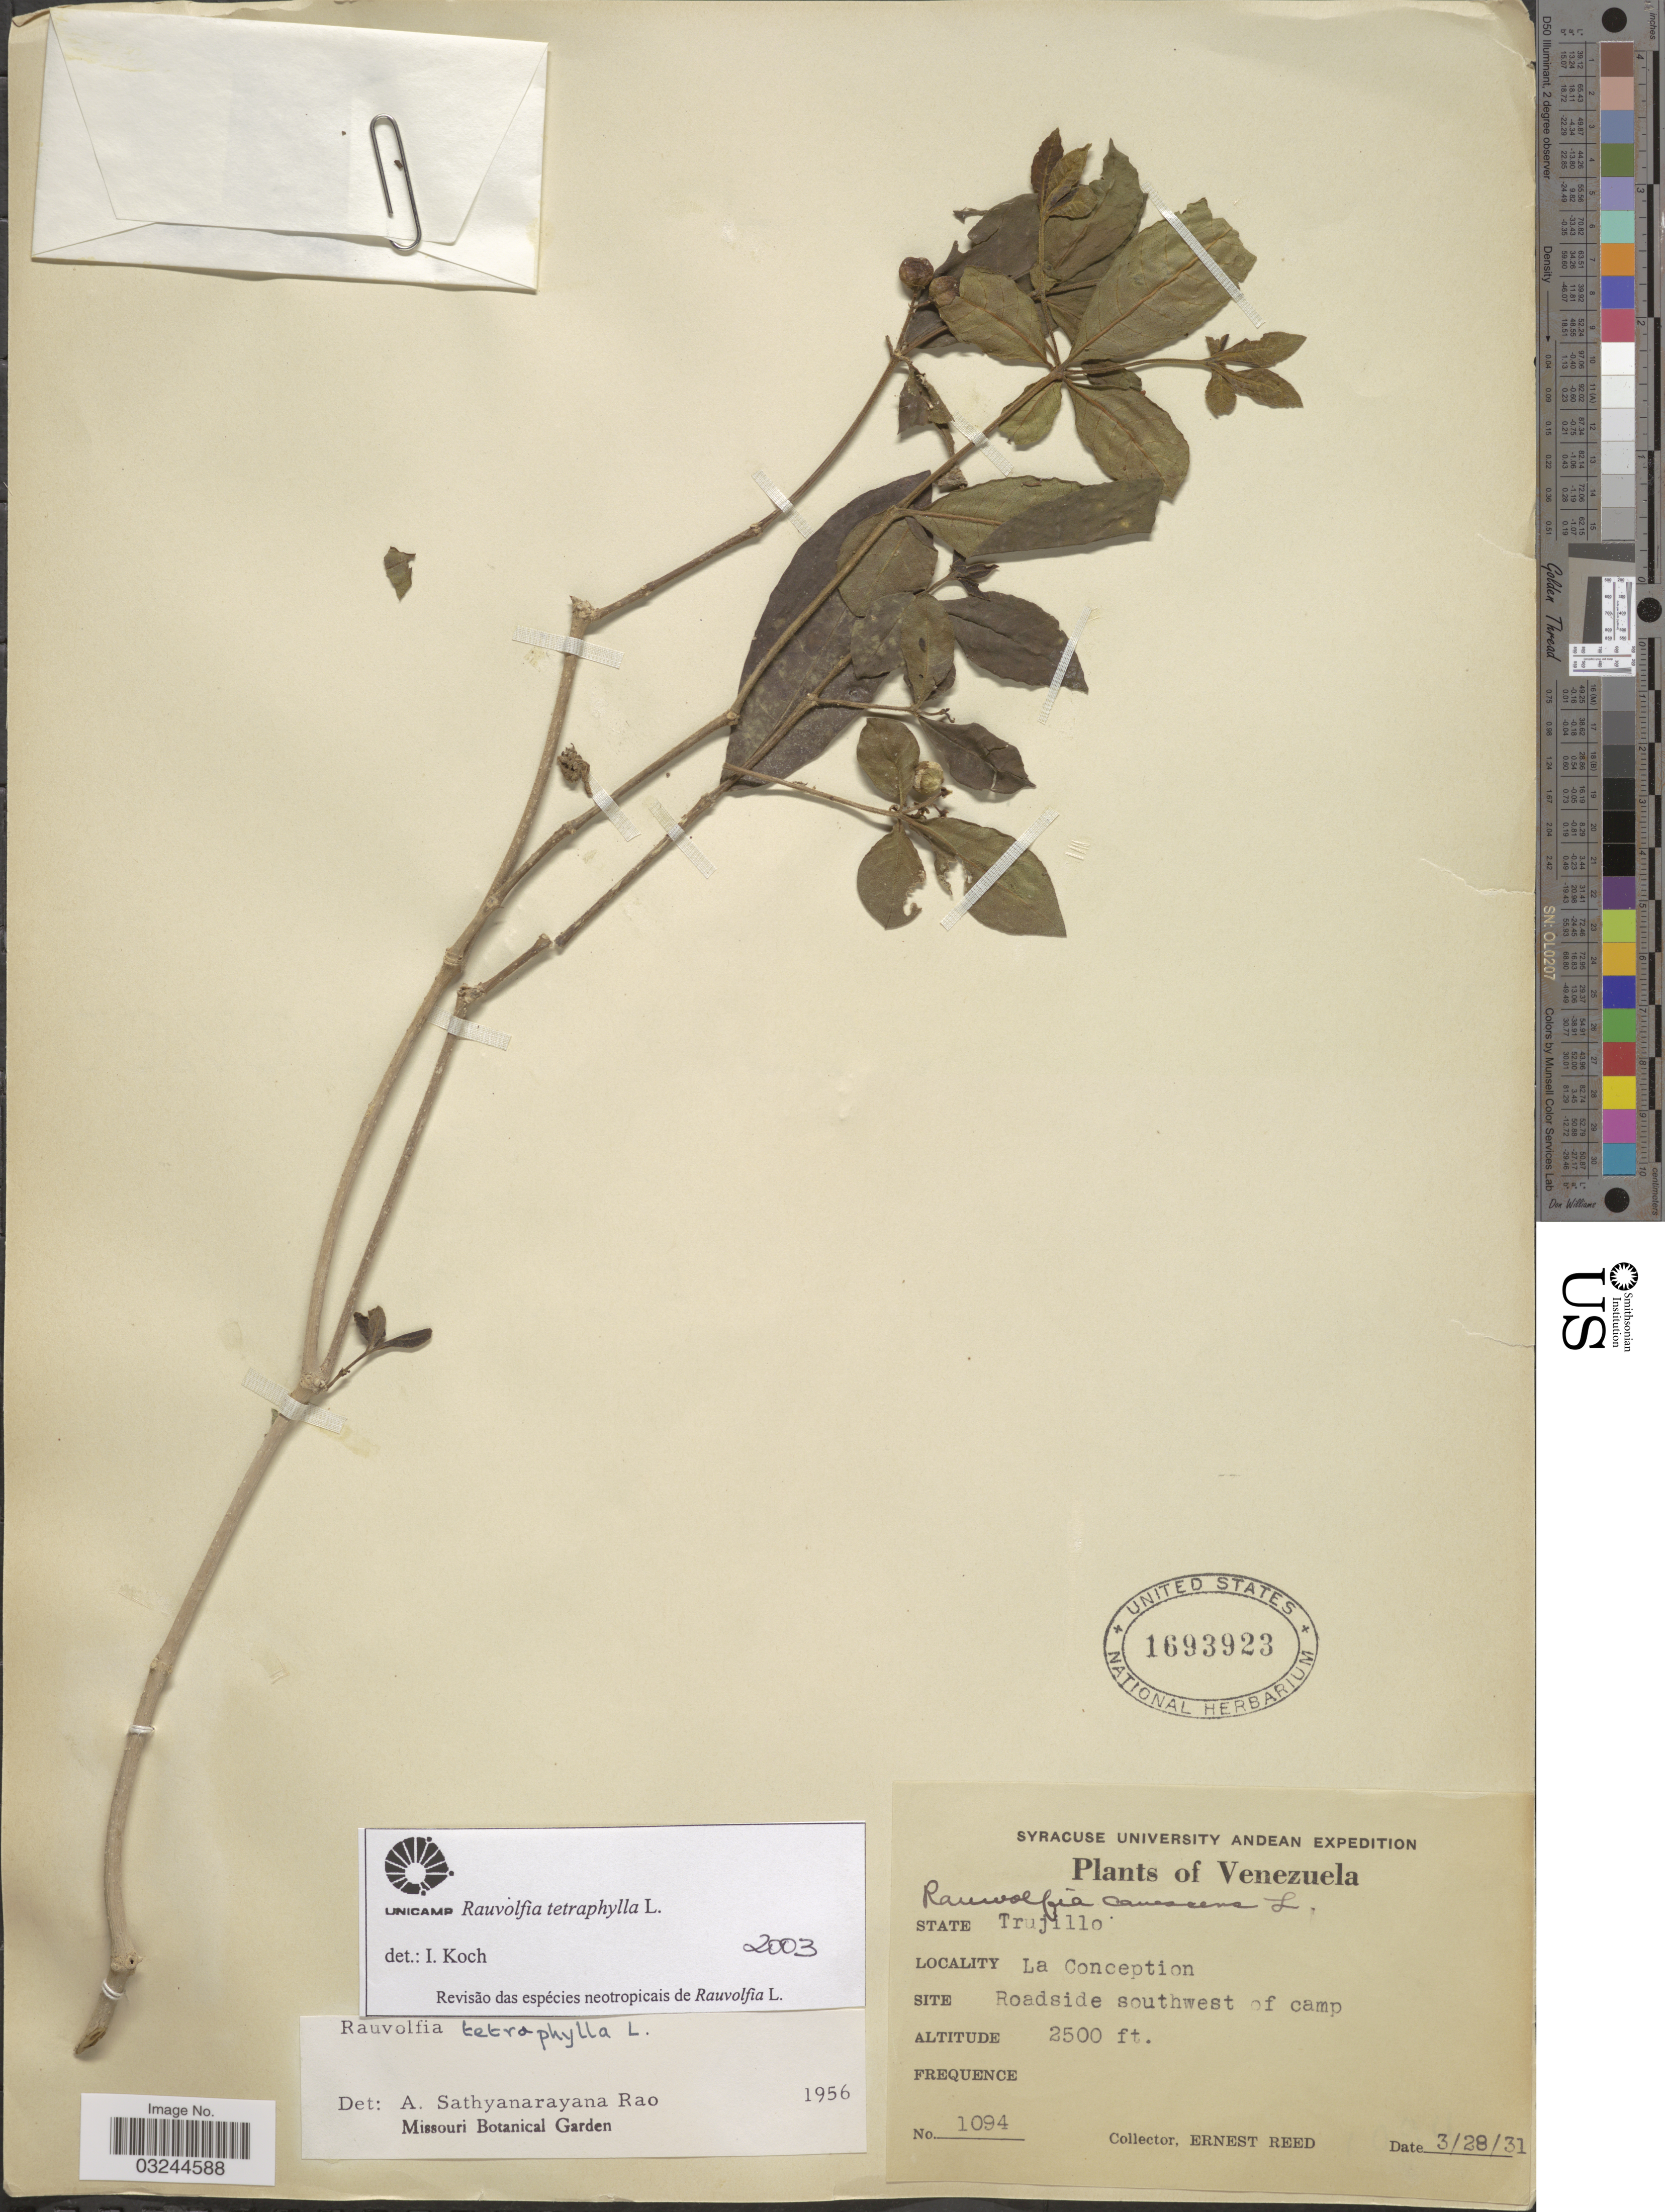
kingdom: Plantae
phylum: Tracheophyta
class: Magnoliopsida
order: Gentianales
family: Apocynaceae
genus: Rauvolfia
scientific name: Rauvolfia tetraphylla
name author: L.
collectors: E. Reed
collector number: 1094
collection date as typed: Transcribed d/m/y: 28/3/31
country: Venezuela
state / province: Trujillo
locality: La Conception. Site Roadside southwest of camp.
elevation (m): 762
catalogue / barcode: US 1693923